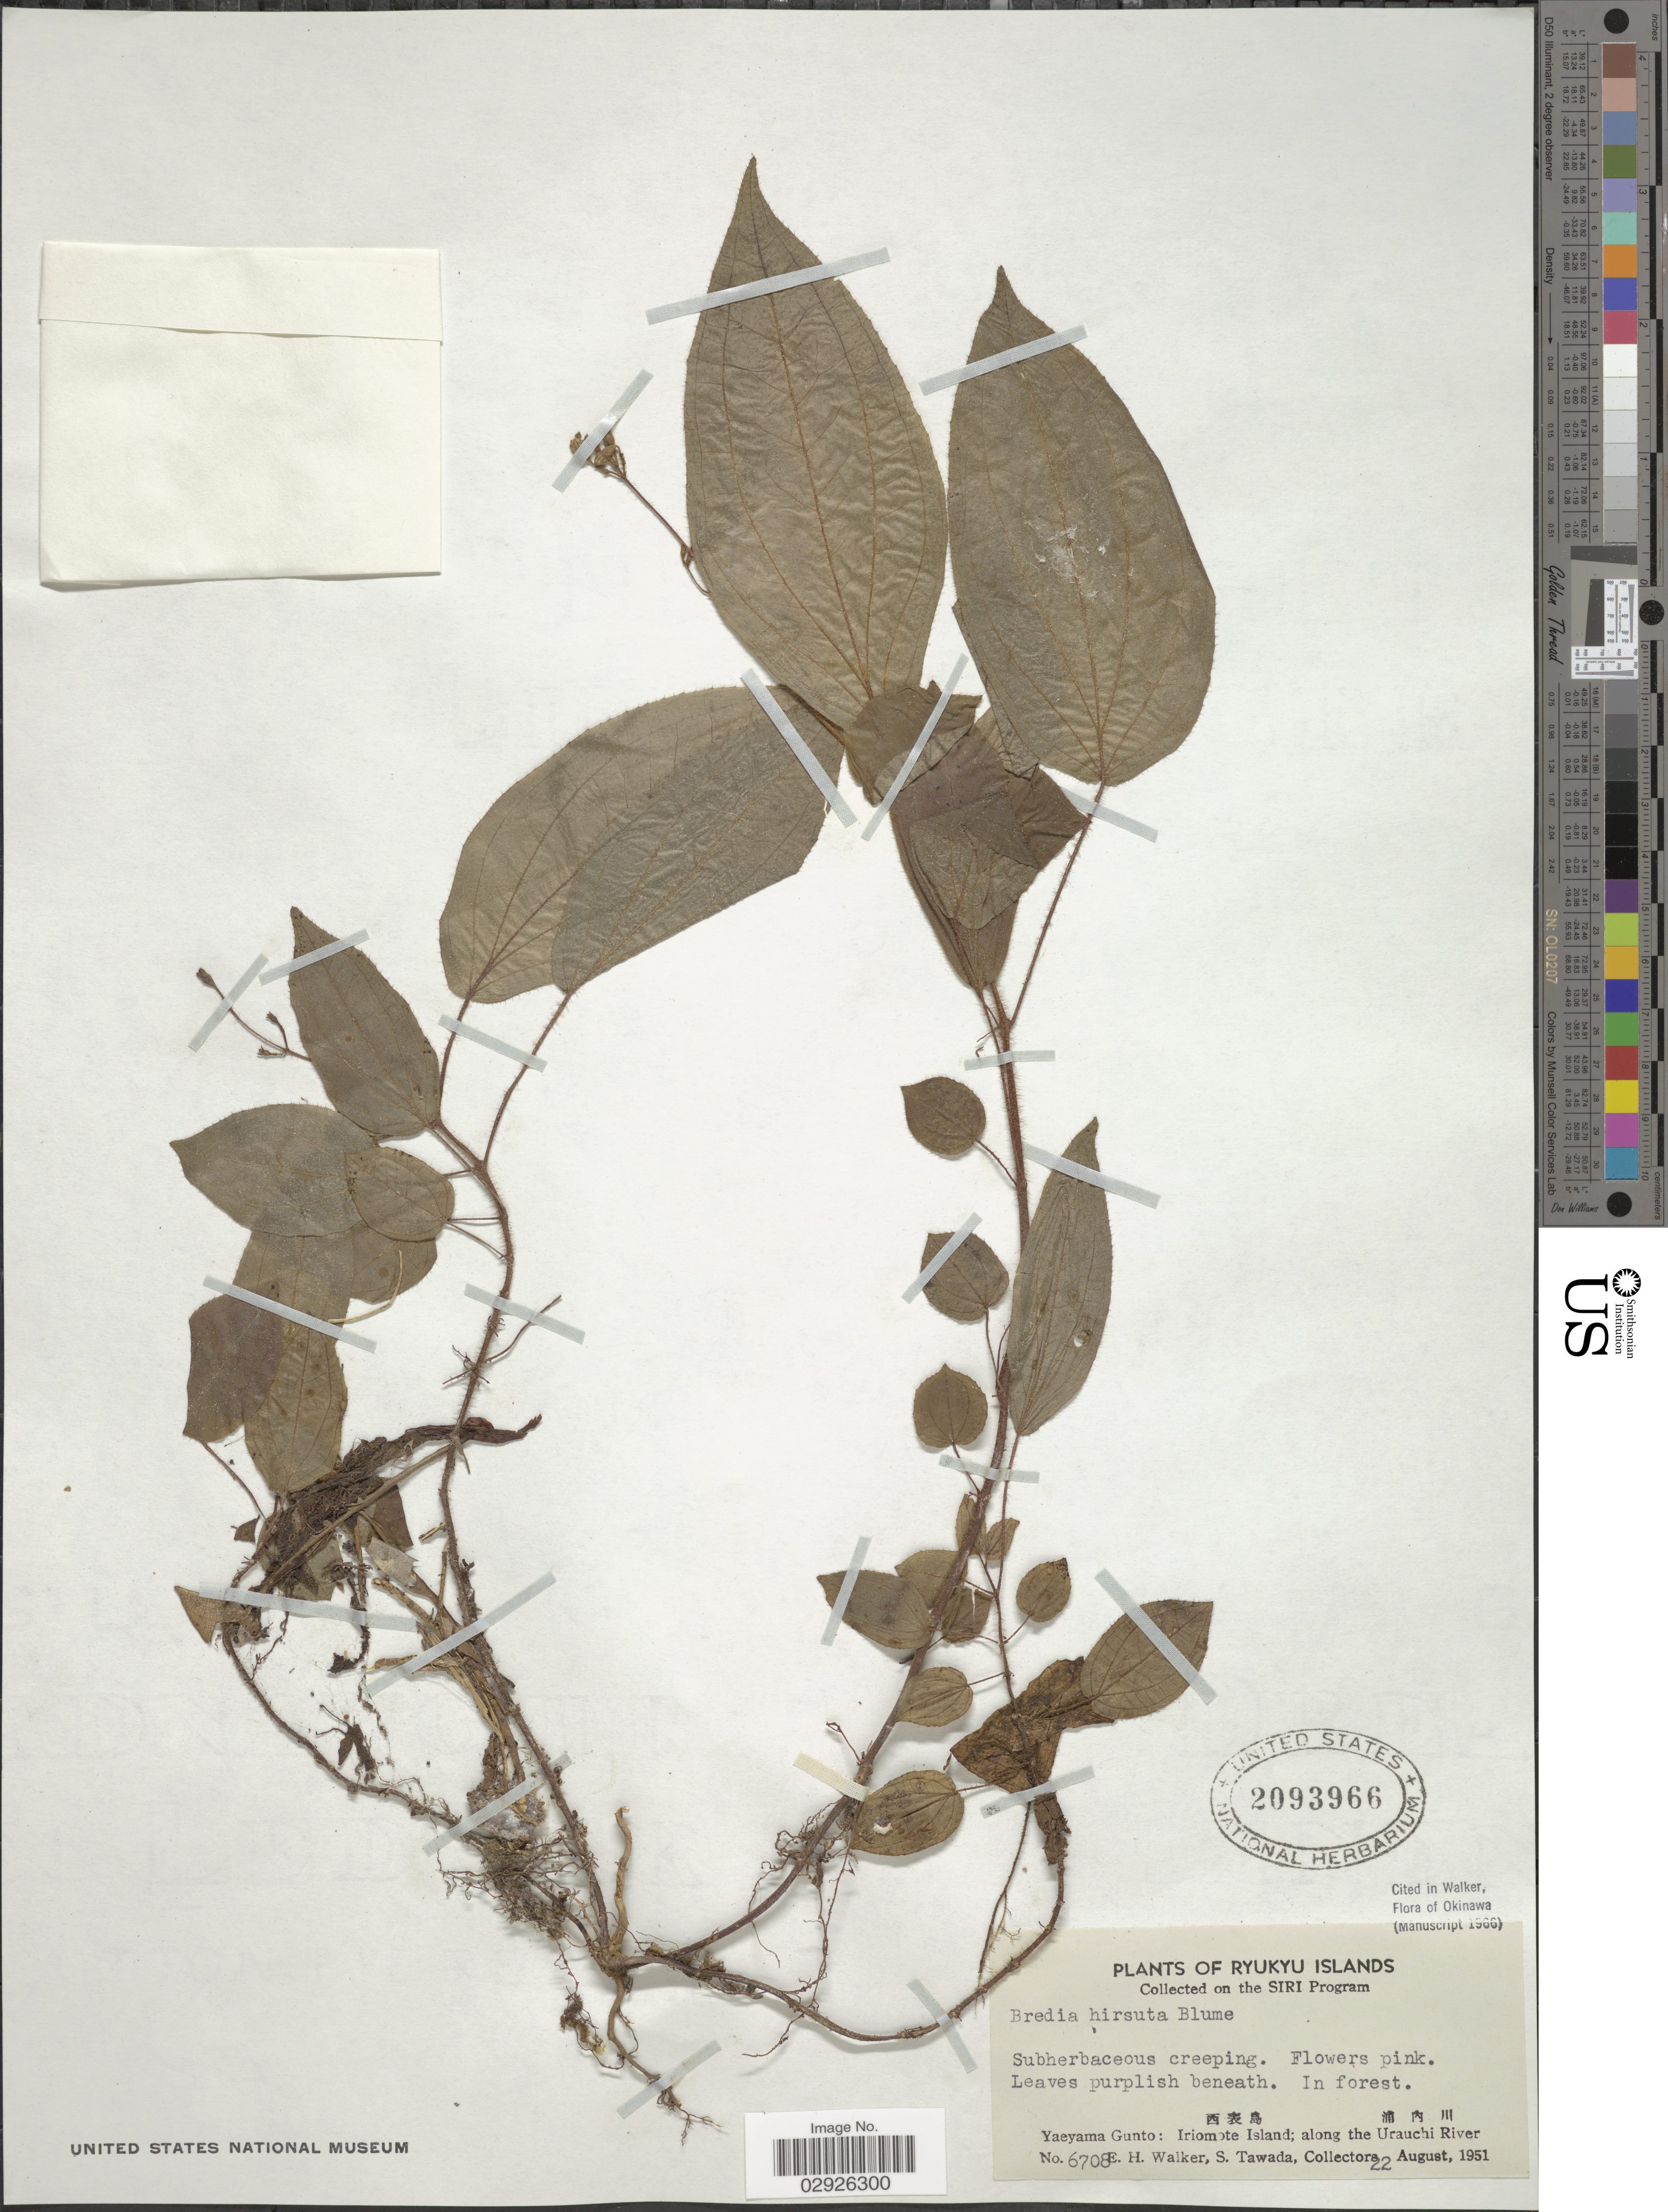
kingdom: Plantae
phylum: Tracheophyta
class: Magnoliopsida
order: Myrtales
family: Melastomataceae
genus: Bredia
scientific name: Bredia hirsuta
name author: Blume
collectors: E. H. Walker & S. Tawada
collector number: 6708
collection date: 1951-08-22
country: Japan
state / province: Okinawa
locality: Ryukyu Islands, Yaeyama Gunto: Iriomote Island; along the Urauchi River.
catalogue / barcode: US 2093966